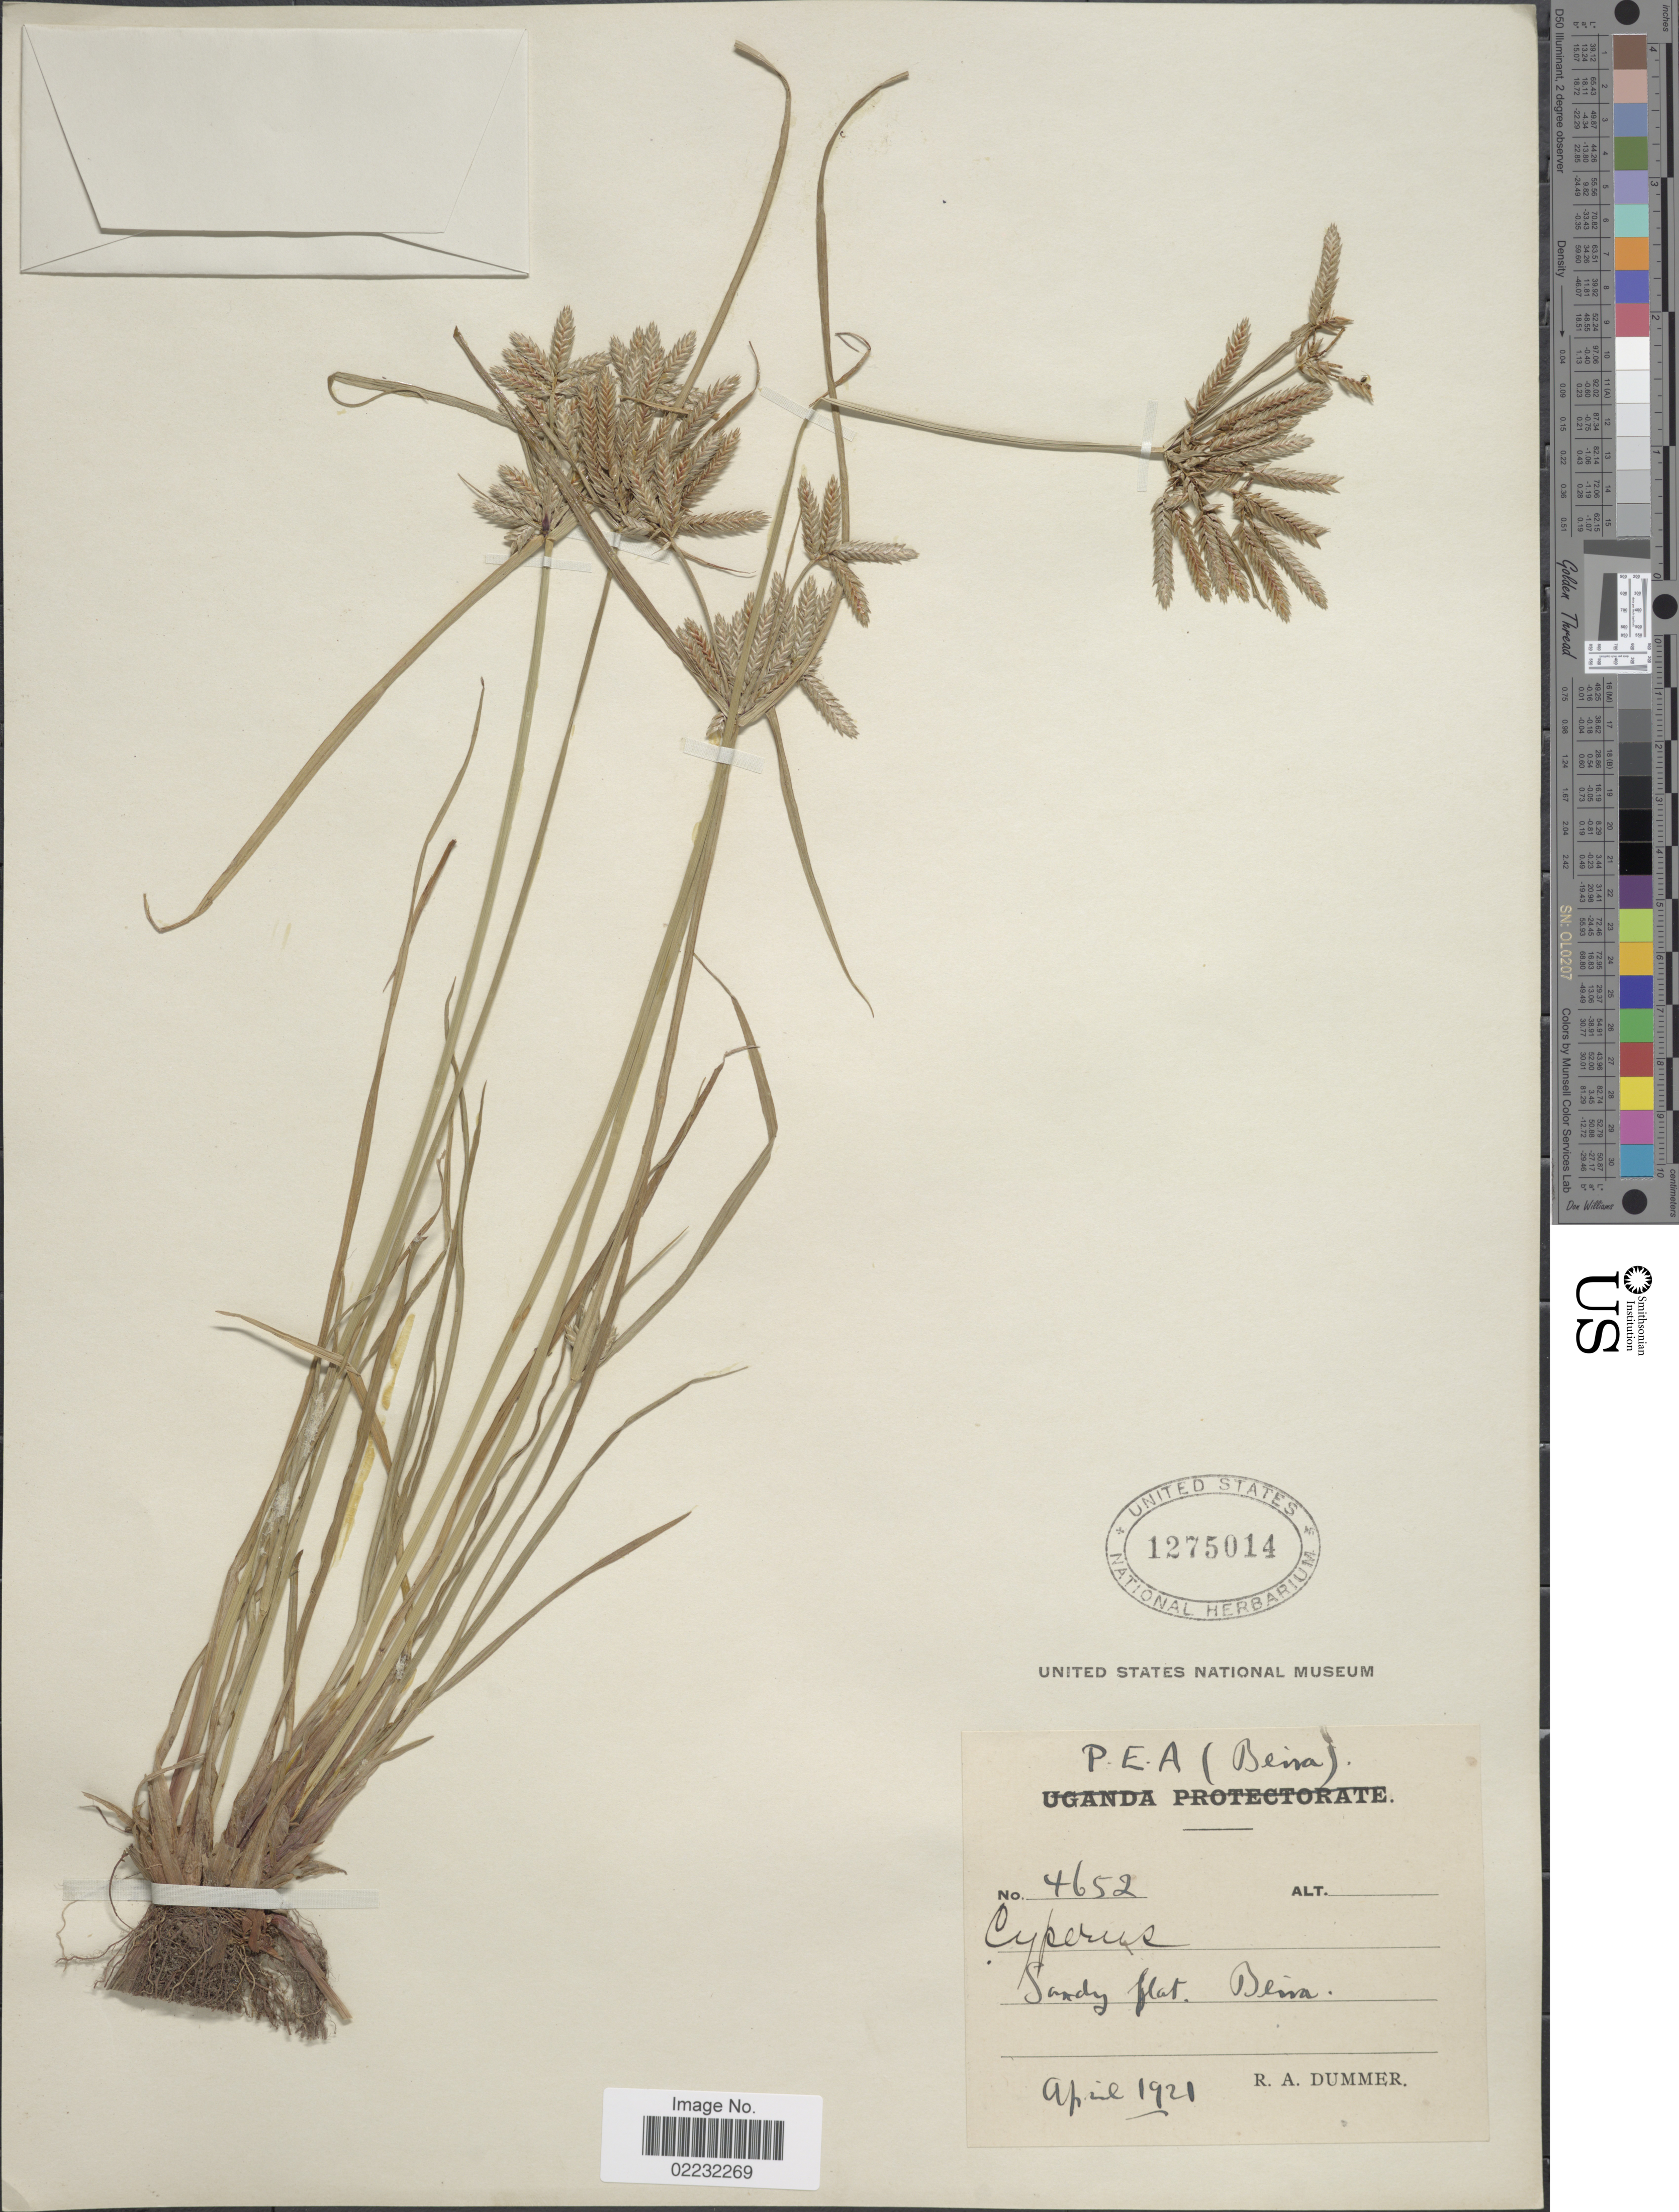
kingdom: Plantae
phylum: Tracheophyta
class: Liliopsida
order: Poales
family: Cyperaceae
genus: Cyperus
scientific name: Cyperus compressus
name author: L.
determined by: Strong, Mark T., (BOT), Smithsonian Institution - National Museum of Natural History (UNITED STATES)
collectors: R. Dümmer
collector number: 4652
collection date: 1921-04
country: Mozambique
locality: P.E.A., Beira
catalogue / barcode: US 1275014